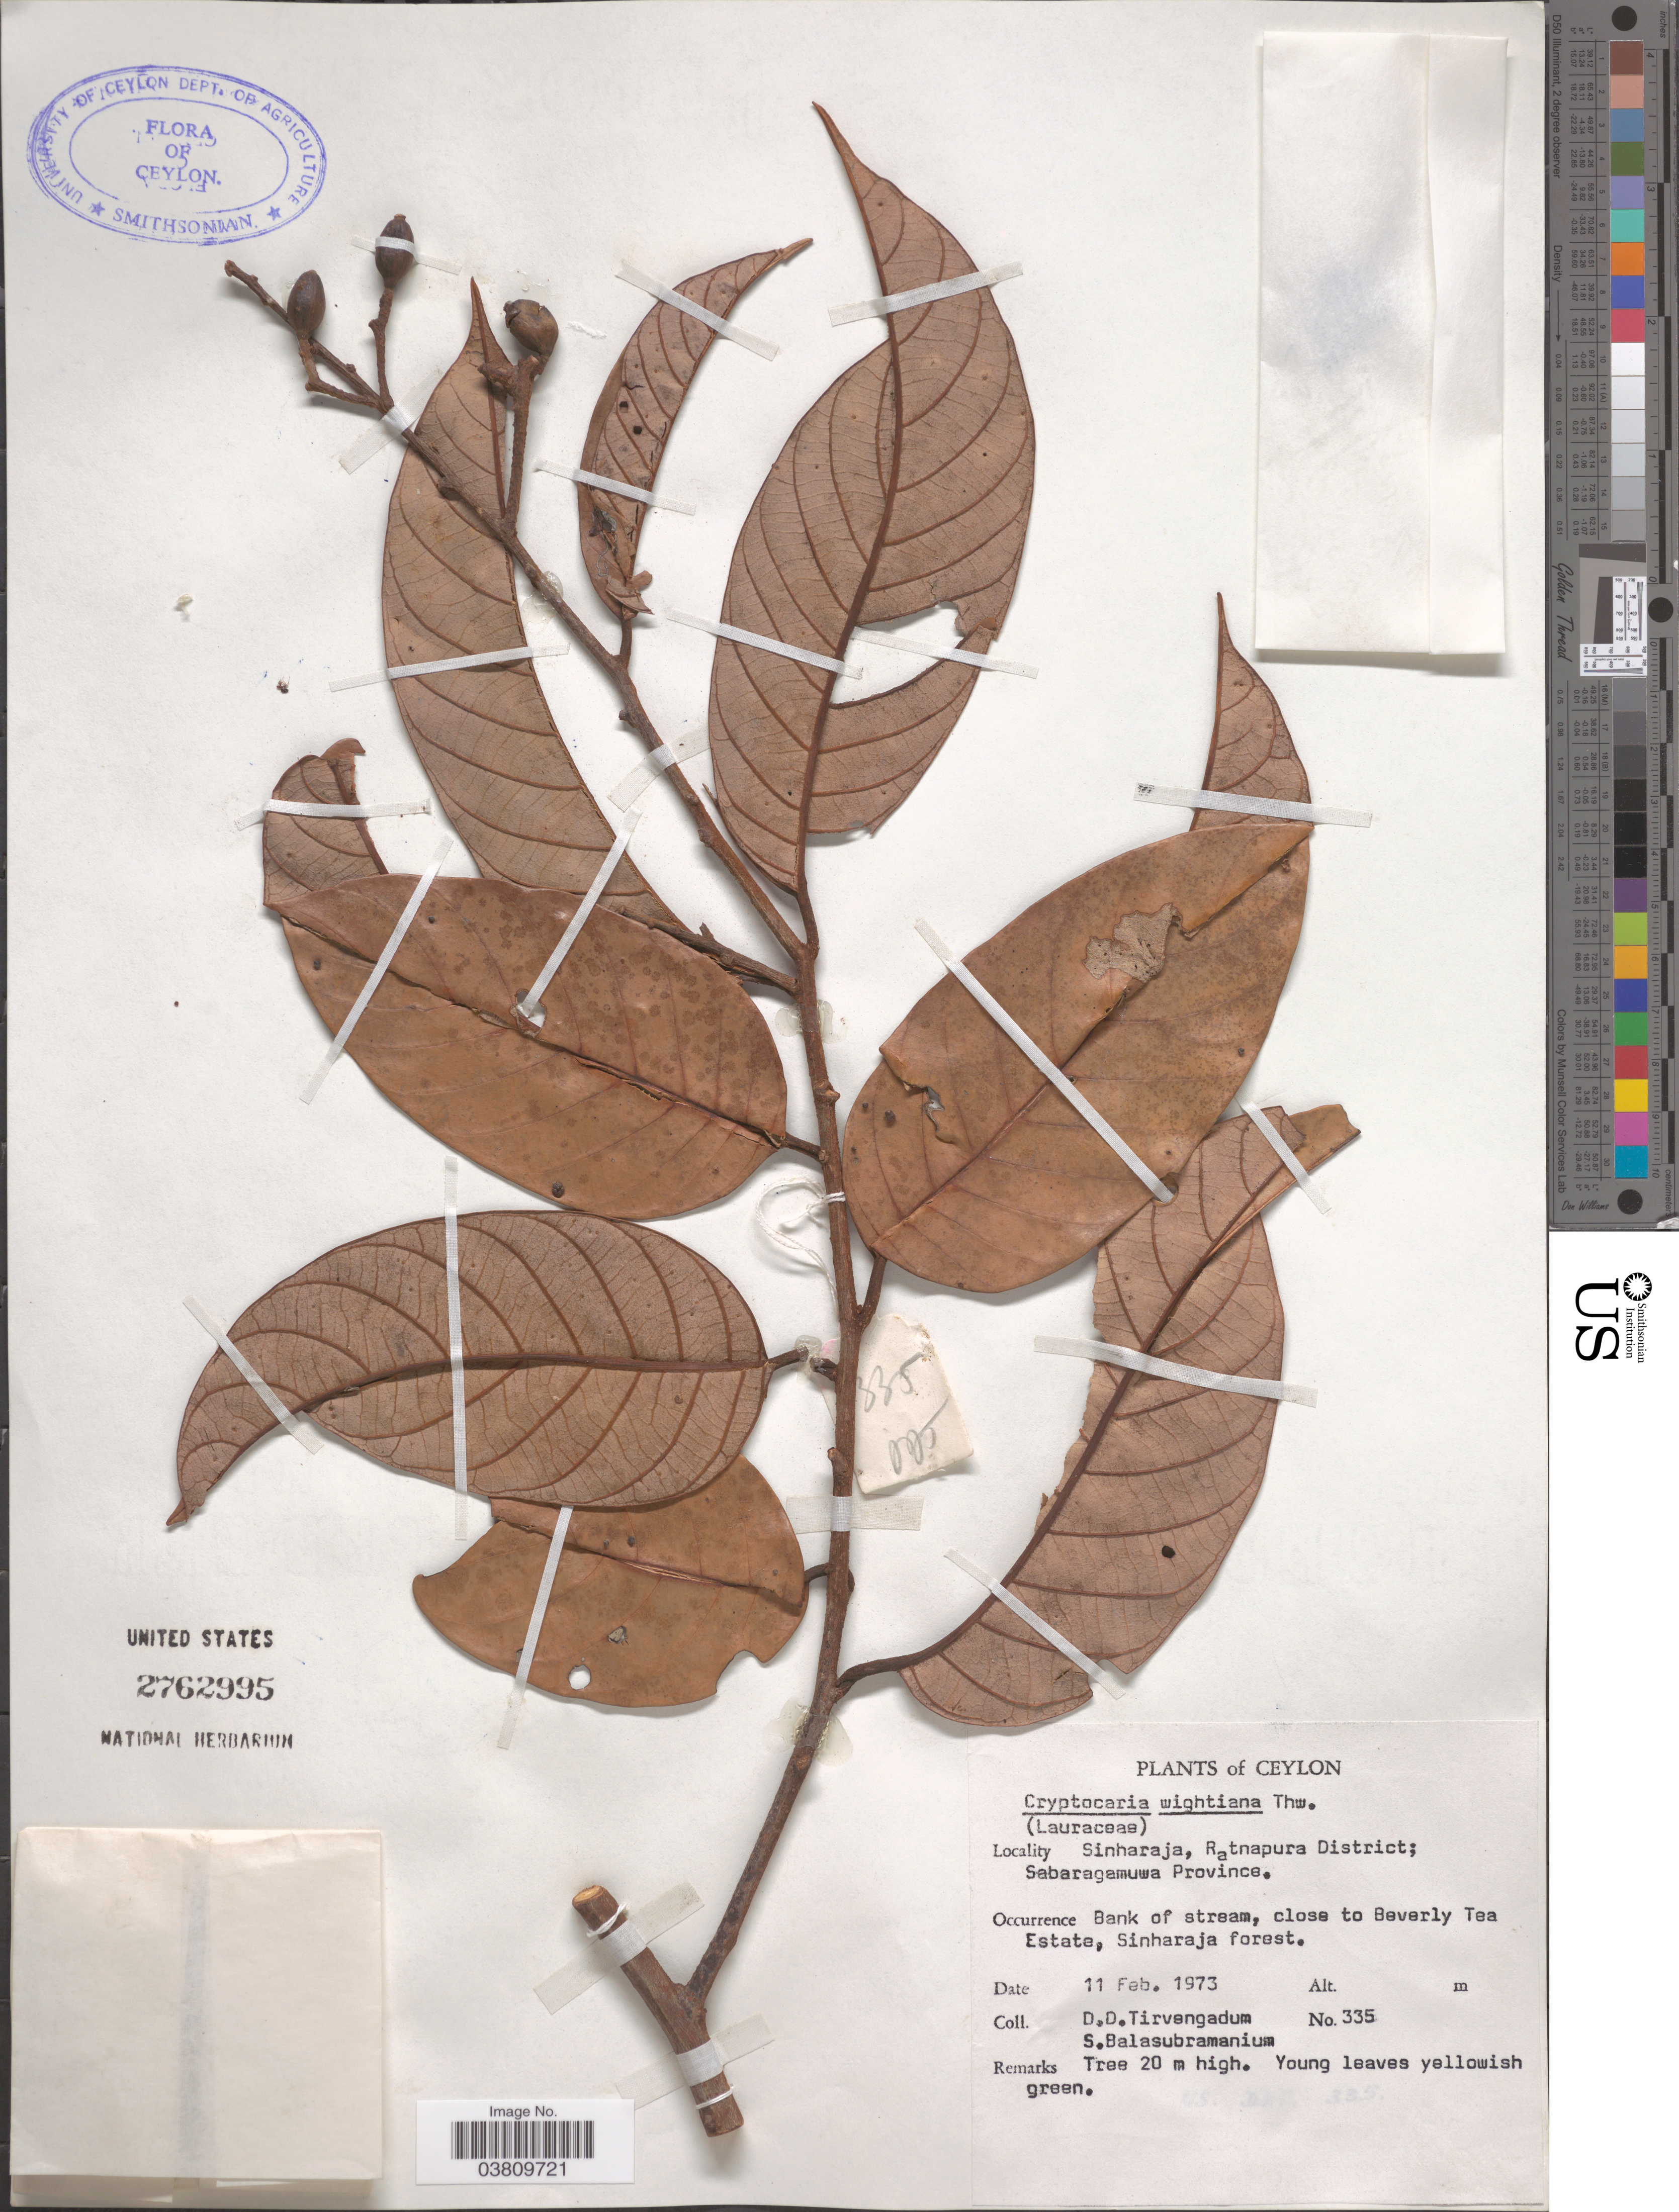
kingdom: Plantae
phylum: Tracheophyta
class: Magnoliopsida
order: Laurales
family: Lauraceae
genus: Cryptocarya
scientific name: Cryptocarya wightiana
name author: Thwaites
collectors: D. Tirvengadum & S. Balasubramanium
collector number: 335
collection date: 1973-02-11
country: Sri Lanka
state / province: Sabaragamuwa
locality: Ceylon. Sinharaja, Ratnapura District. Bank of stream, close to Beverly Tea Estate, Sinharaja Forest.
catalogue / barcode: US 2762995